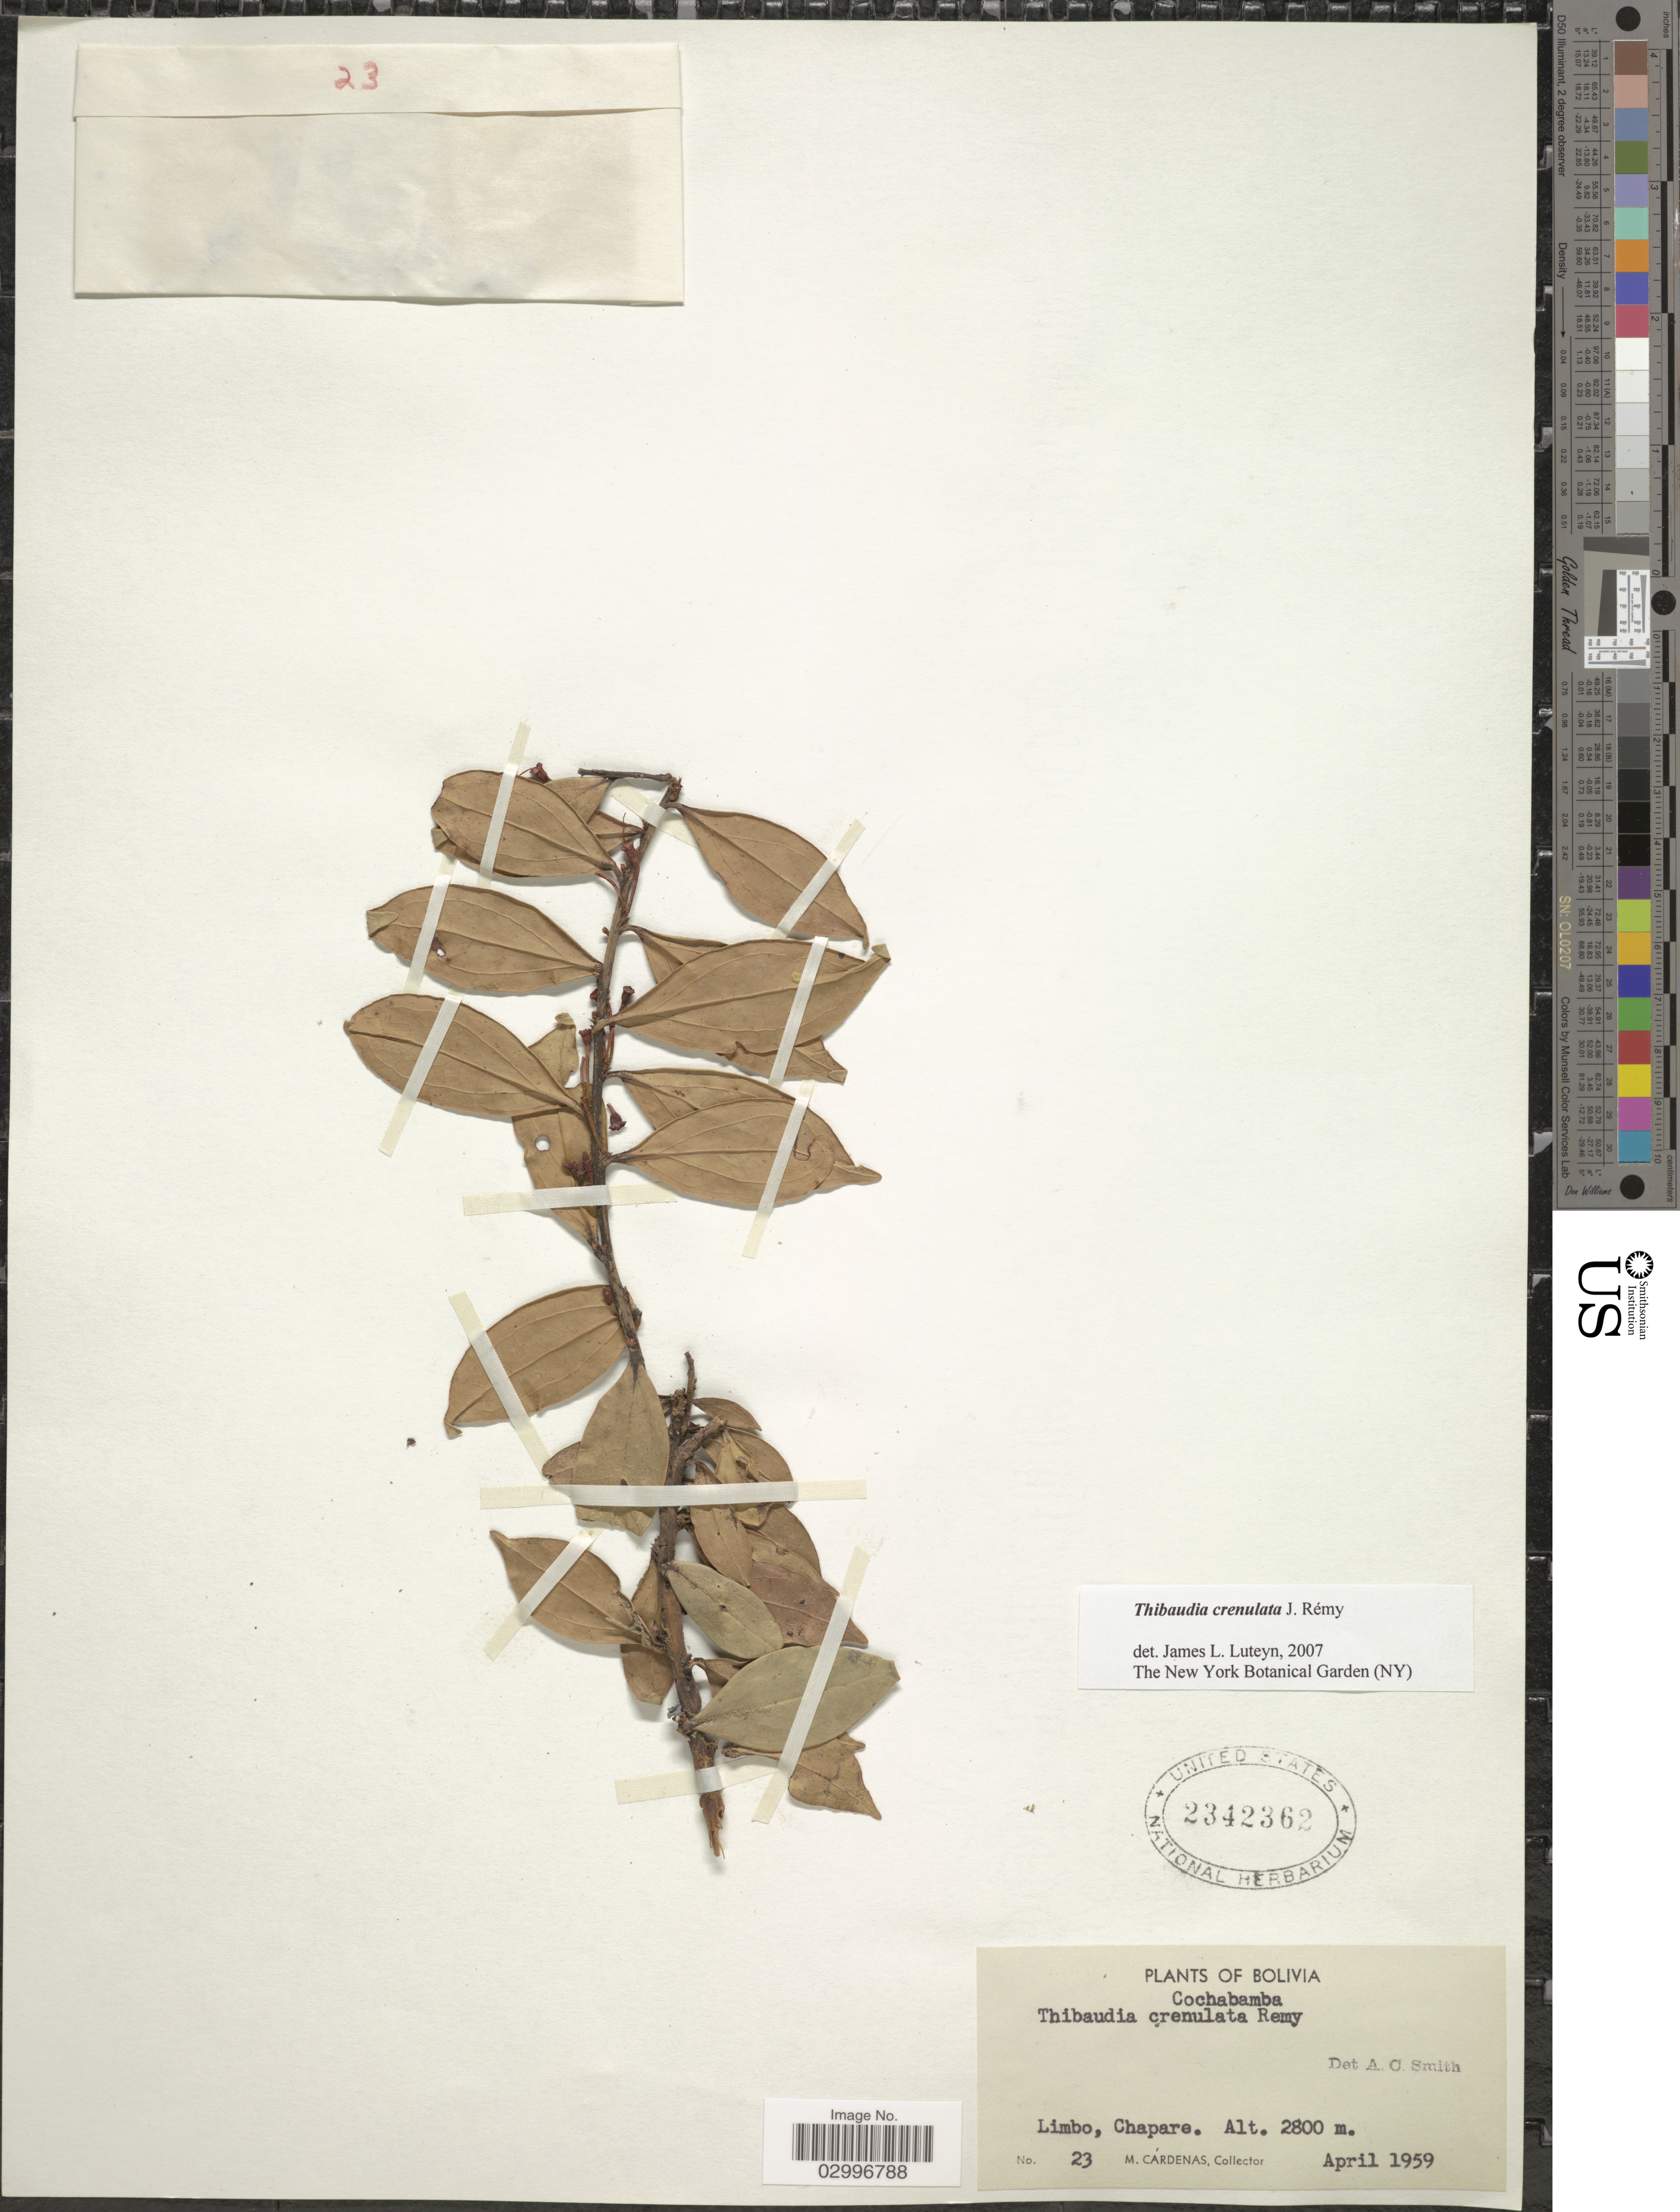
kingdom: Plantae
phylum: Tracheophyta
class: Magnoliopsida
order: Ericales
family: Ericaceae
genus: Thibaudia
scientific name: Thibaudia crenulata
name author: J. Rémy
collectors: M. Cárdenas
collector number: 23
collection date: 1959-04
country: Bolivia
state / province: Cochabamba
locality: Limbo, Chapare.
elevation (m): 2800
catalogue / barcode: US 2342362